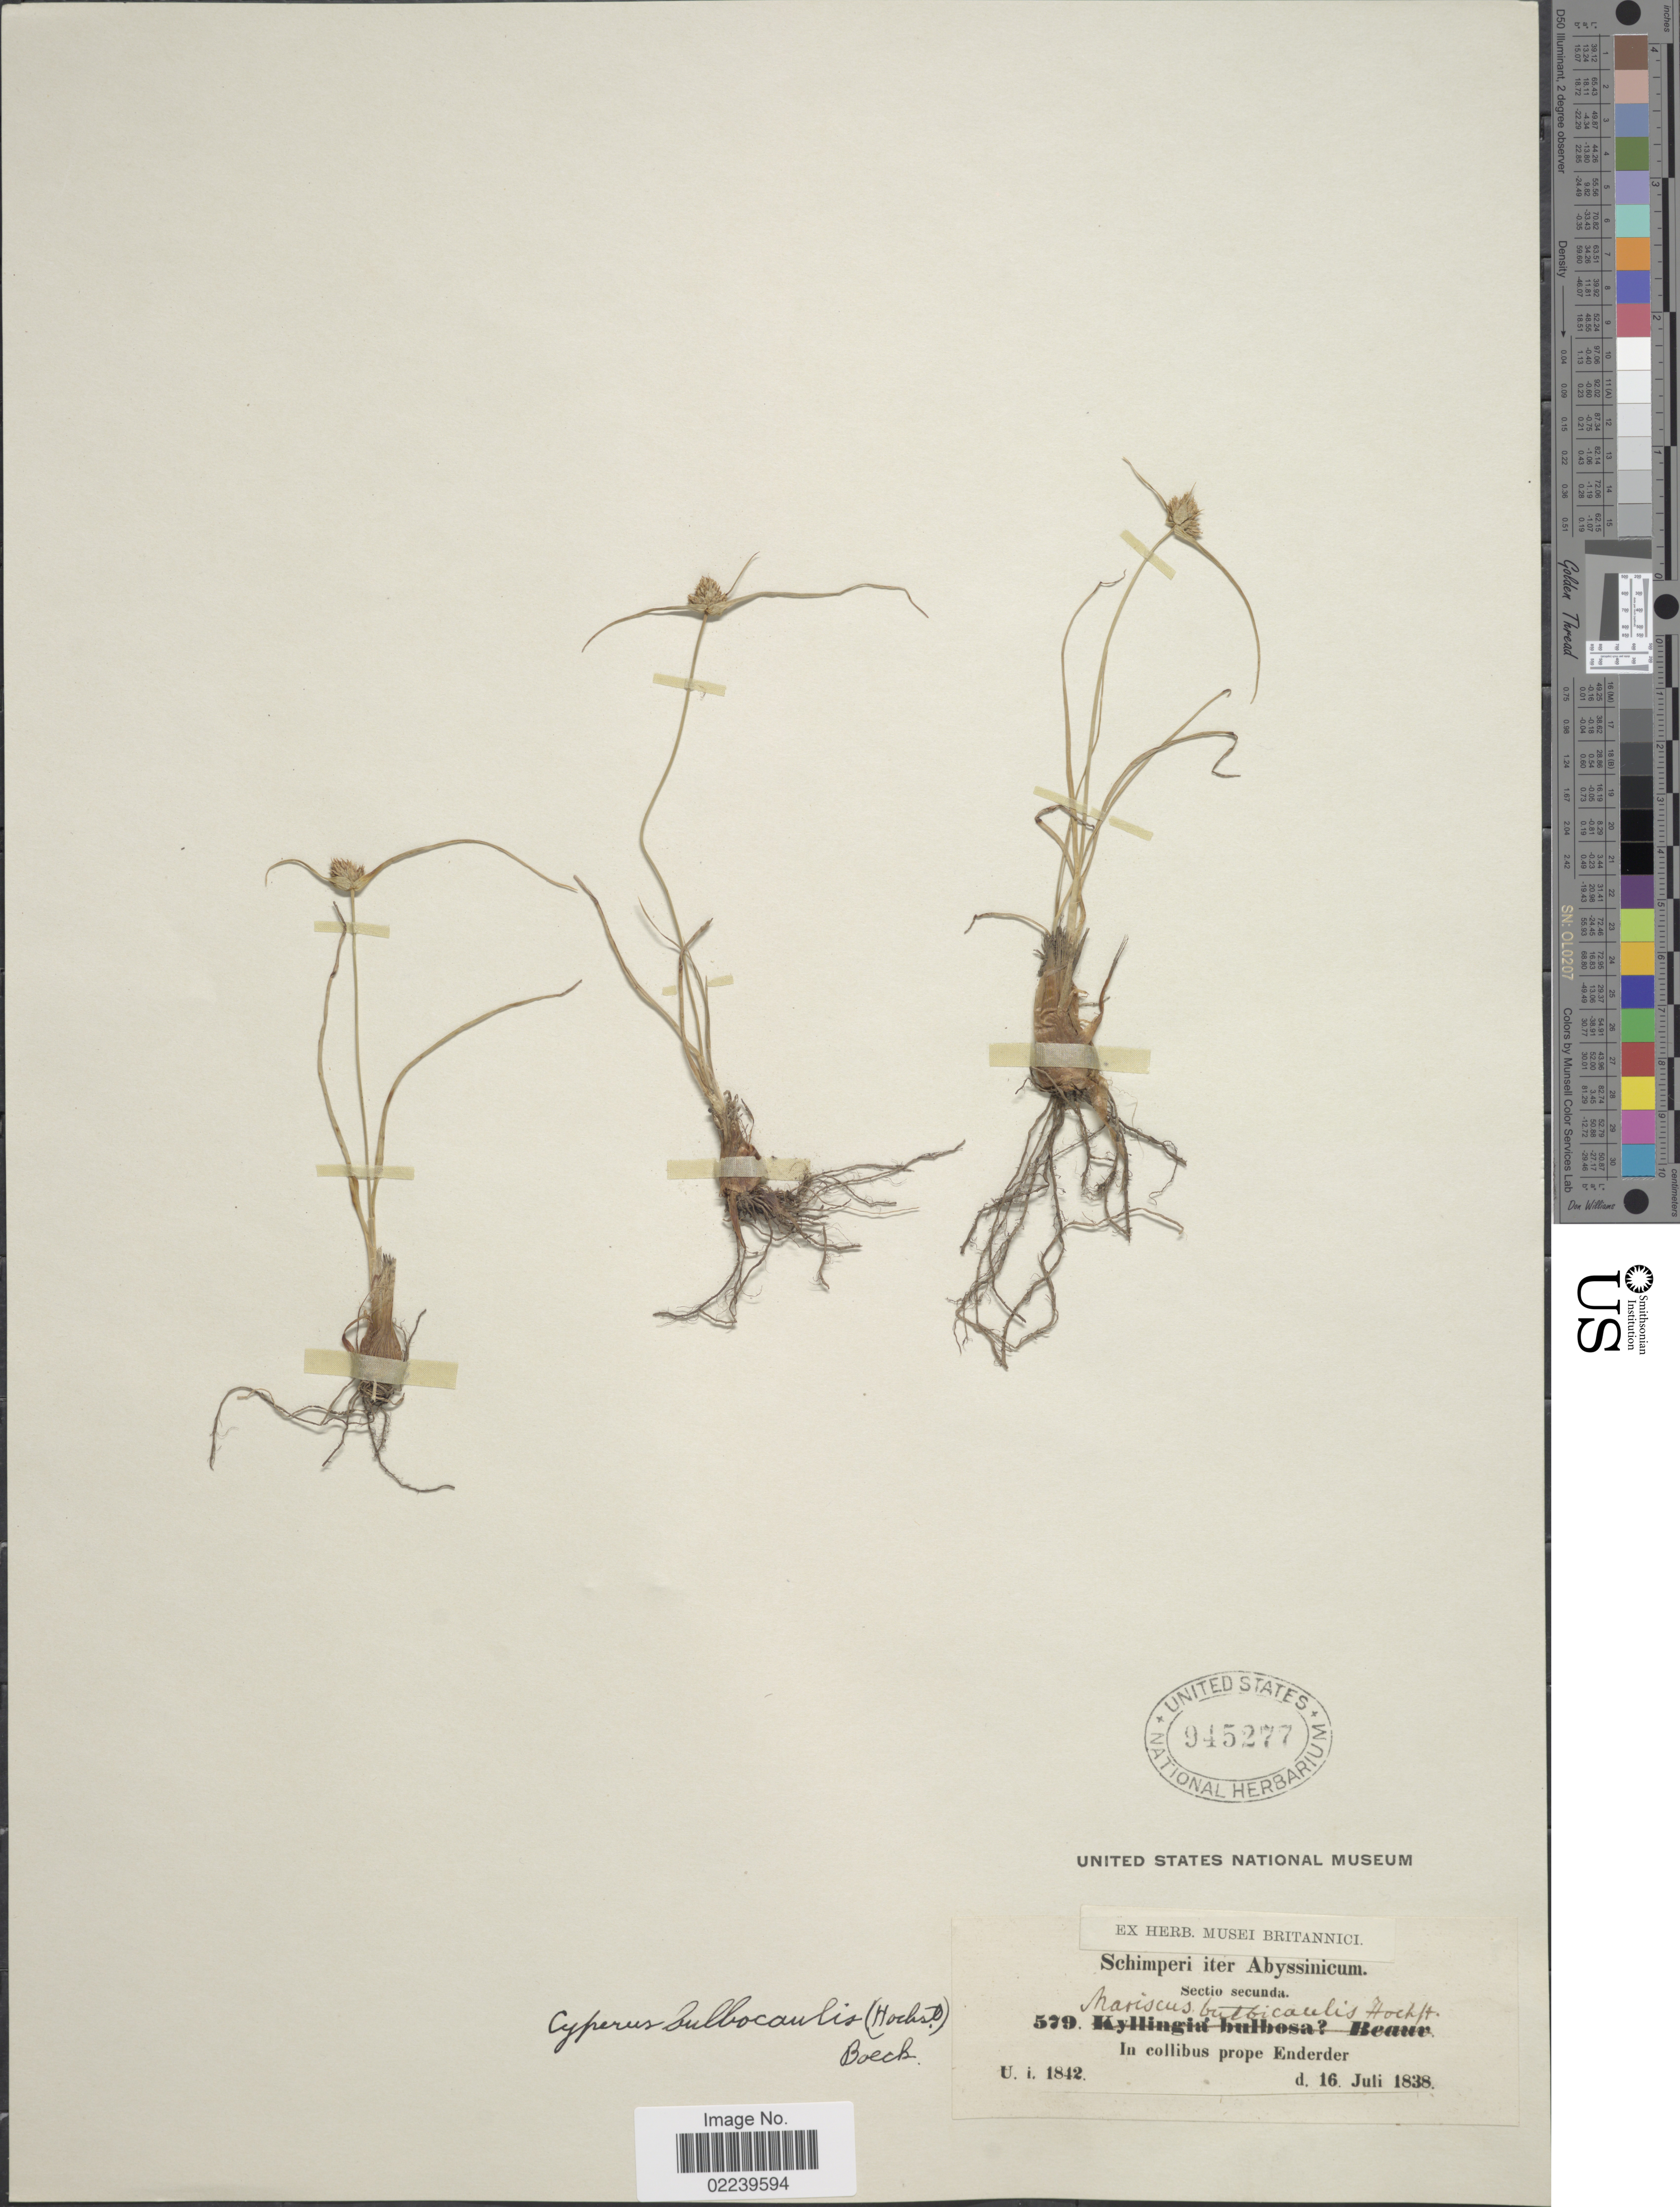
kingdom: Plantae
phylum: Tracheophyta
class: Liliopsida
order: Poales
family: Cyperaceae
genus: Cyperus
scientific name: Cyperus plateilema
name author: (Steud.) Kük.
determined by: Strong, Mark T., (BOT), Smithsonian Institution - National Museum of Natural History (UNITED STATES)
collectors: -. Schimper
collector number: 579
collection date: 1838-07-16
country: Eritrea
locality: Abyssinicum Sectio secunda. Prope Enderder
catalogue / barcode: US 945277